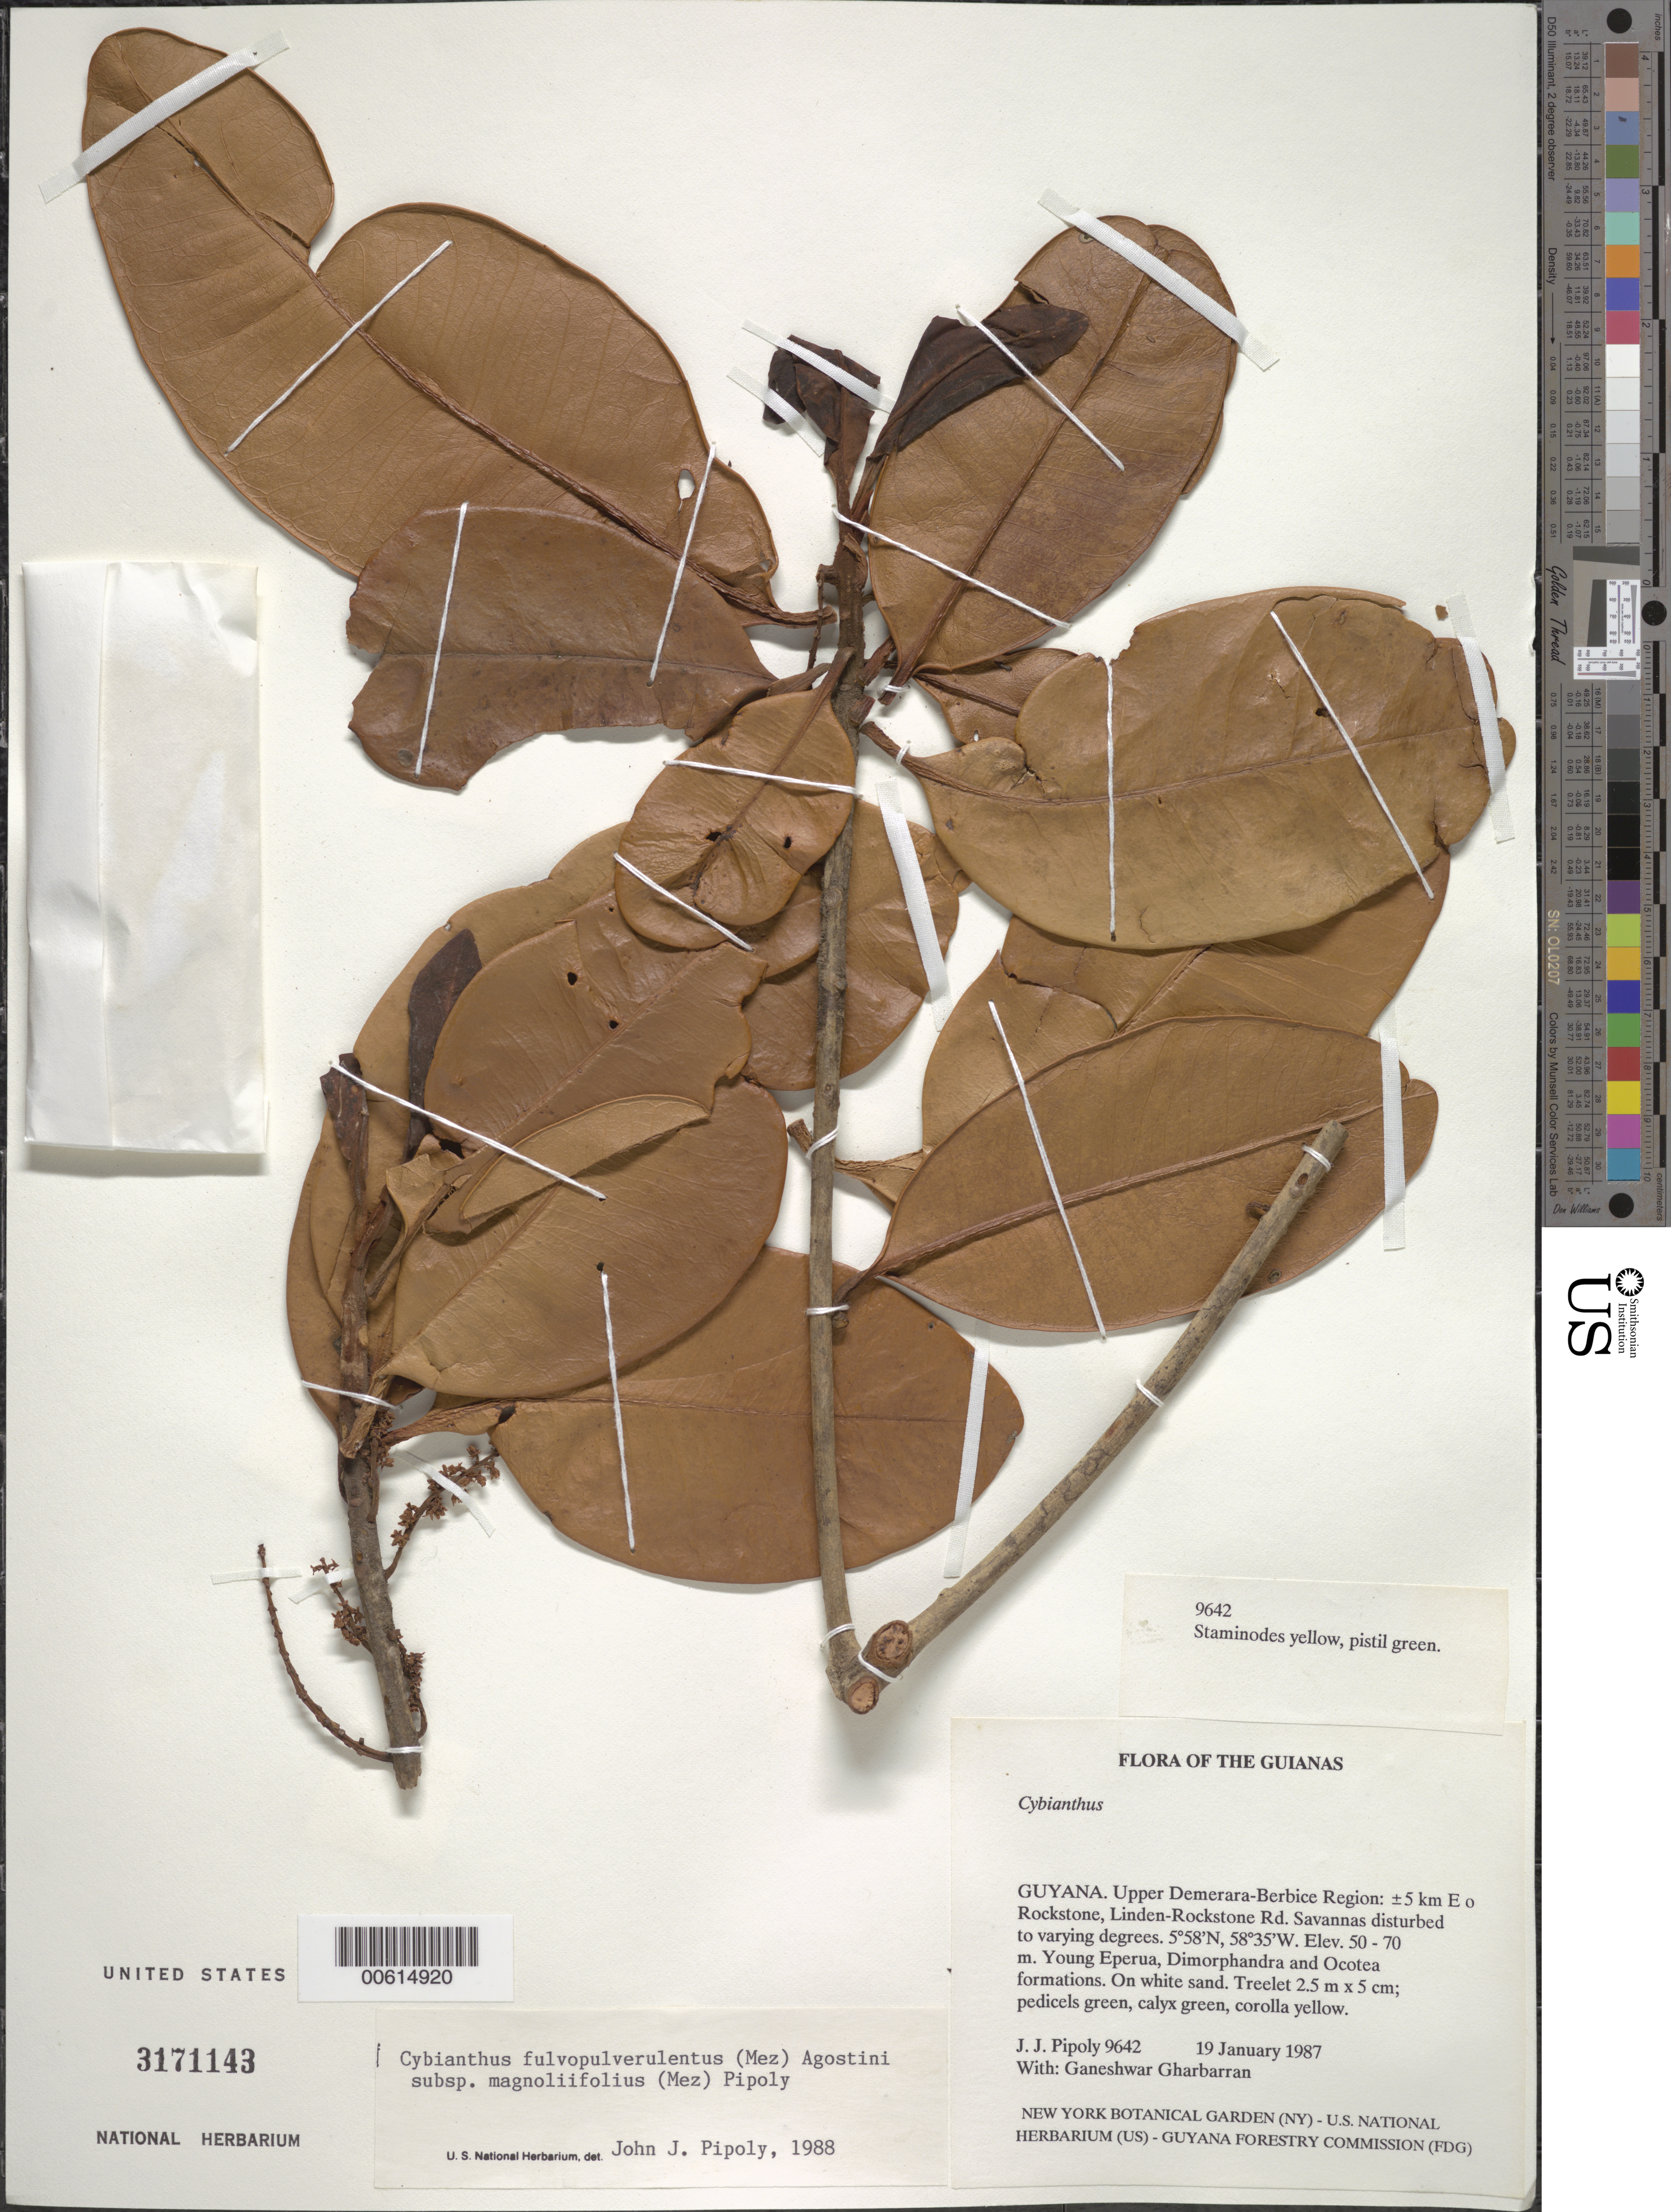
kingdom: Plantae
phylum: Tracheophyta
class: Magnoliopsida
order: Ericales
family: Primulaceae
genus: Cybianthus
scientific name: Cybianthus fulvopulverulentus subsp. magnoliifolius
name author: (Mez) Pipoly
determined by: Pipoly, J. J., III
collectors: J. J. Pipoly & G. Gharbarran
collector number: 9642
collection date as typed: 19 January 1987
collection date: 1987-01-19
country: Guyana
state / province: U. Demerara-Berbice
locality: ±5 km E of Rockstone, Linden-Rockstone Rd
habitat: Savannas disturbed to varying degrees. Young Eperua, Dimorphandra and Ocotea formations. On white sand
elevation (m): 50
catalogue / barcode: US 3171143